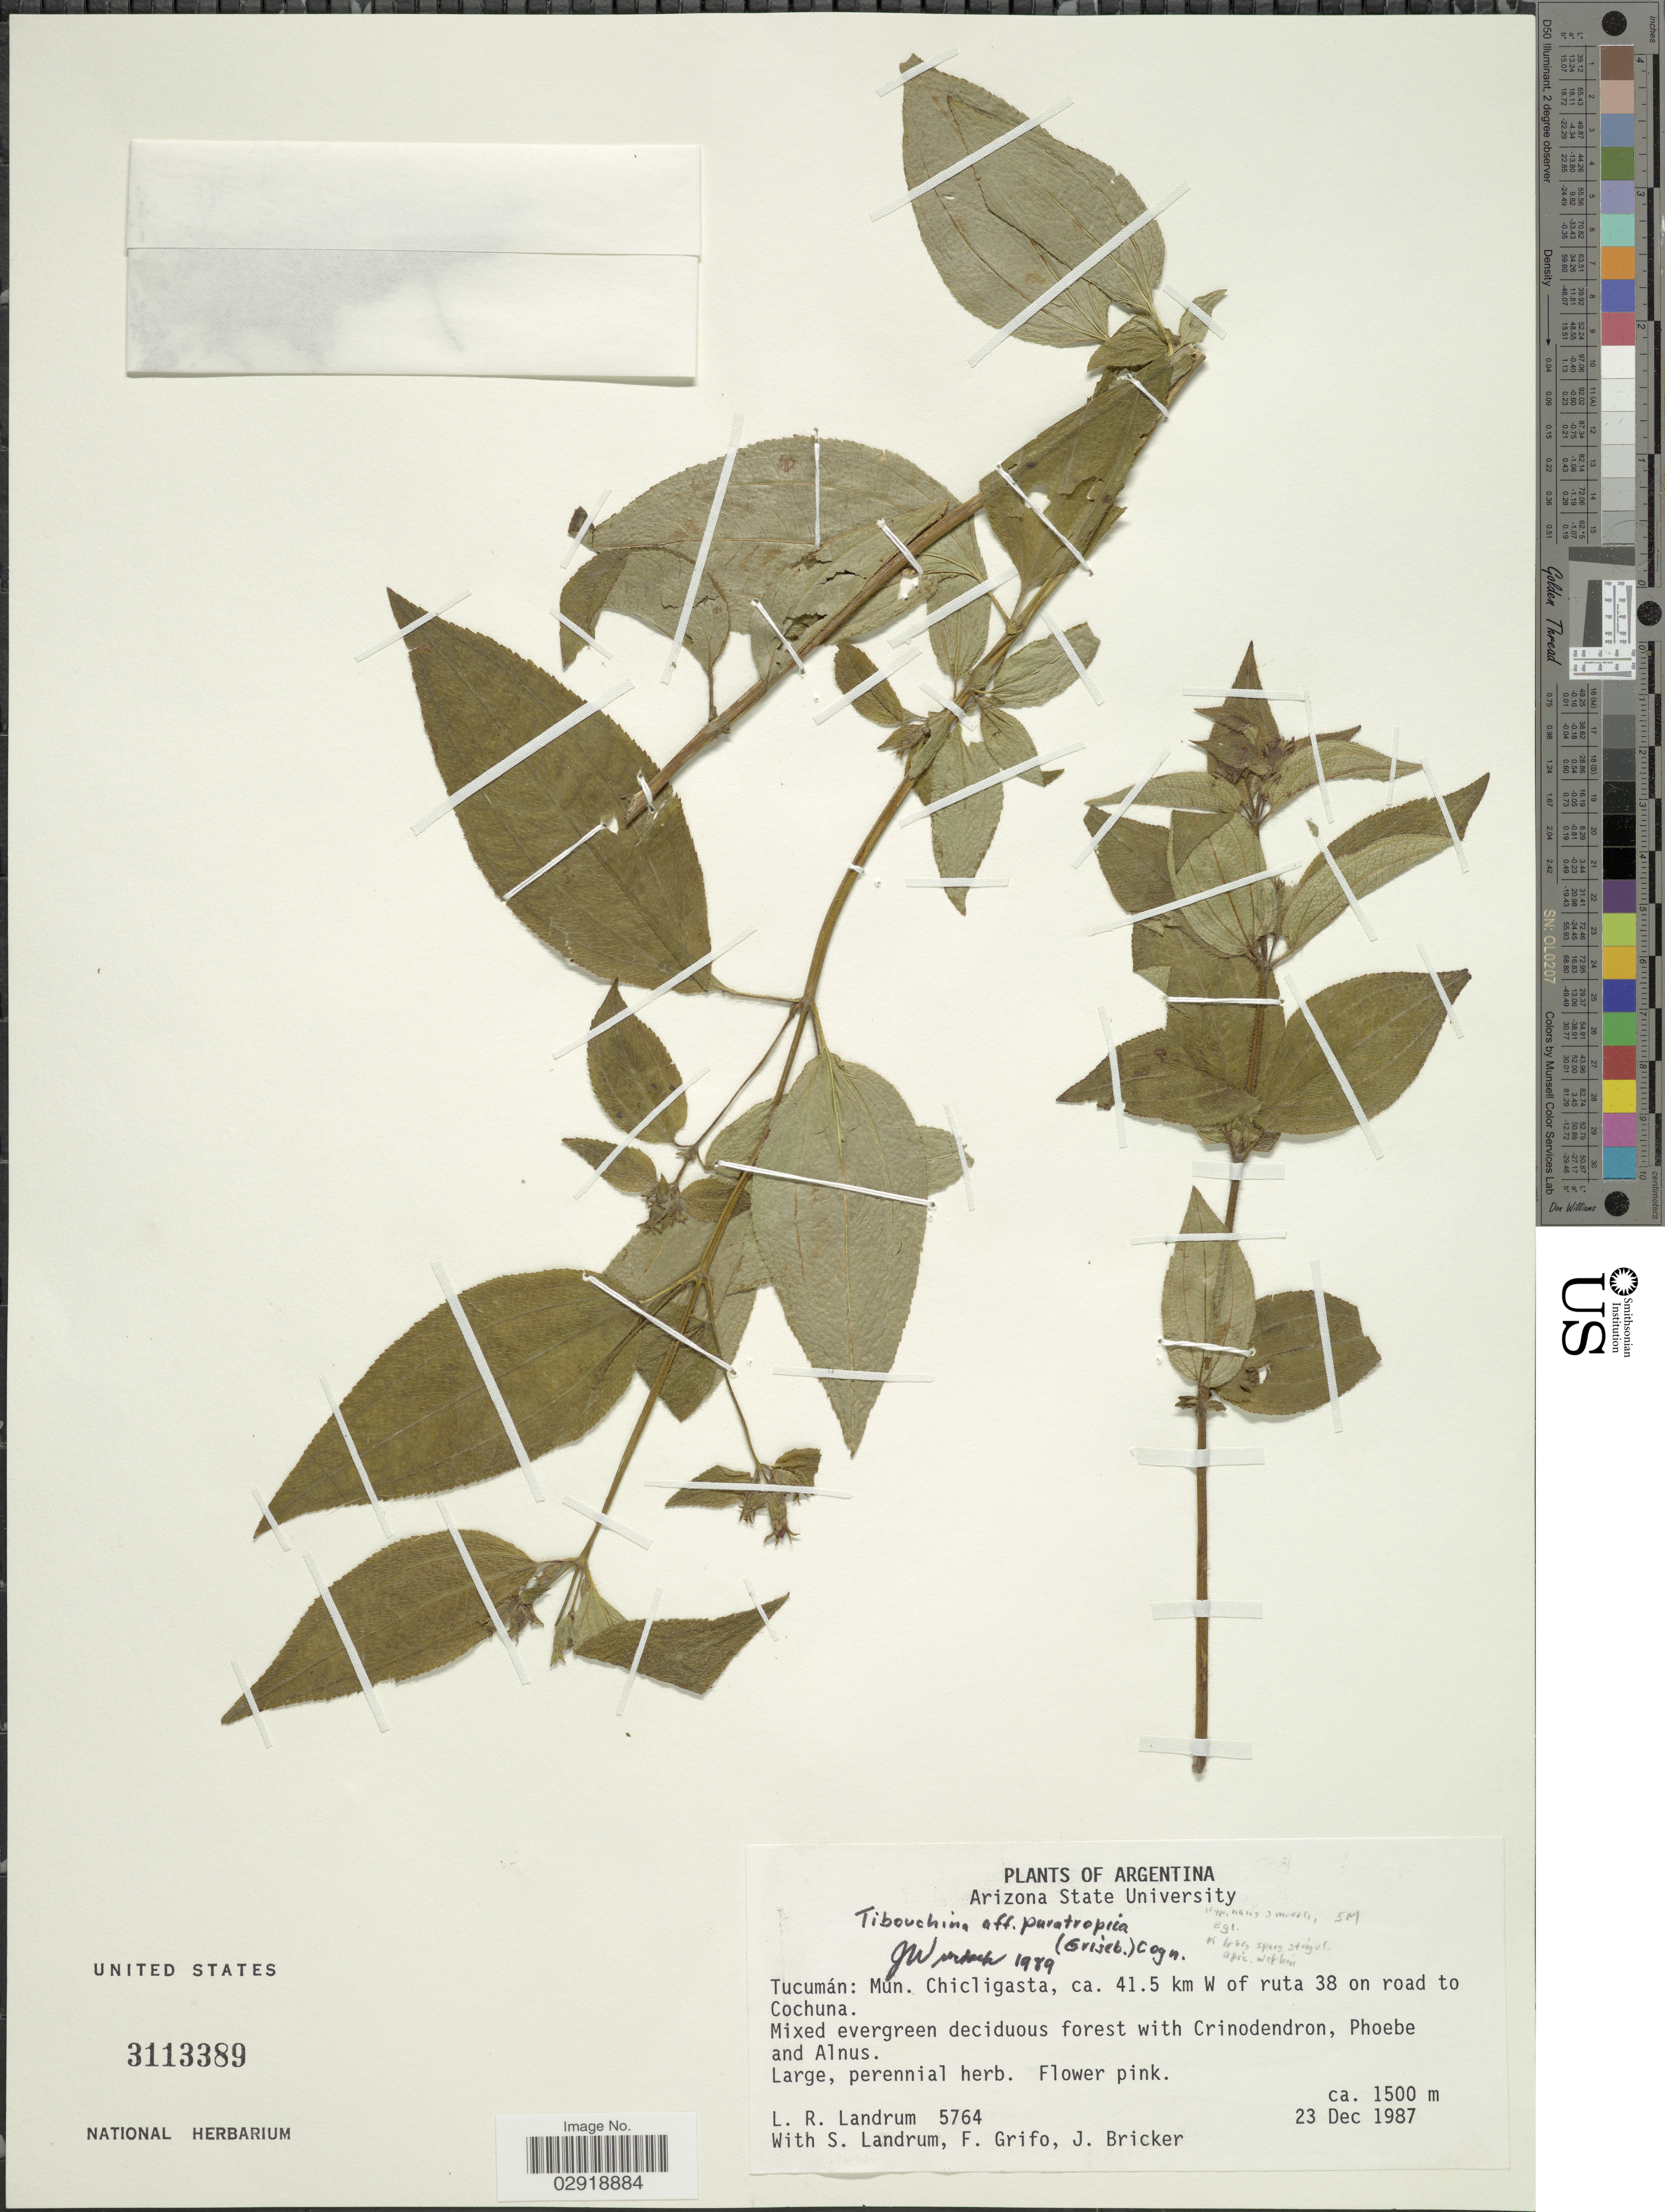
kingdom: Plantae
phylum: Tracheophyta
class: Magnoliopsida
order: Myrtales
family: Melastomataceae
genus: Chaetogastra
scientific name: Chaetogastra paratropica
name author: (Griseb.) P.J.F. Guim. & Michelang.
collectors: L. R. Landrum, S. Landrum, F. Grifo & J. Bricker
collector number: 5764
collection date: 1987-12-23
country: Argentina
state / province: Tucuman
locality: Mun. Chicligasta, ca. 41.5 km W of ruta 38 on road to Cochuna.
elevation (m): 1500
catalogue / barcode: US 3113389